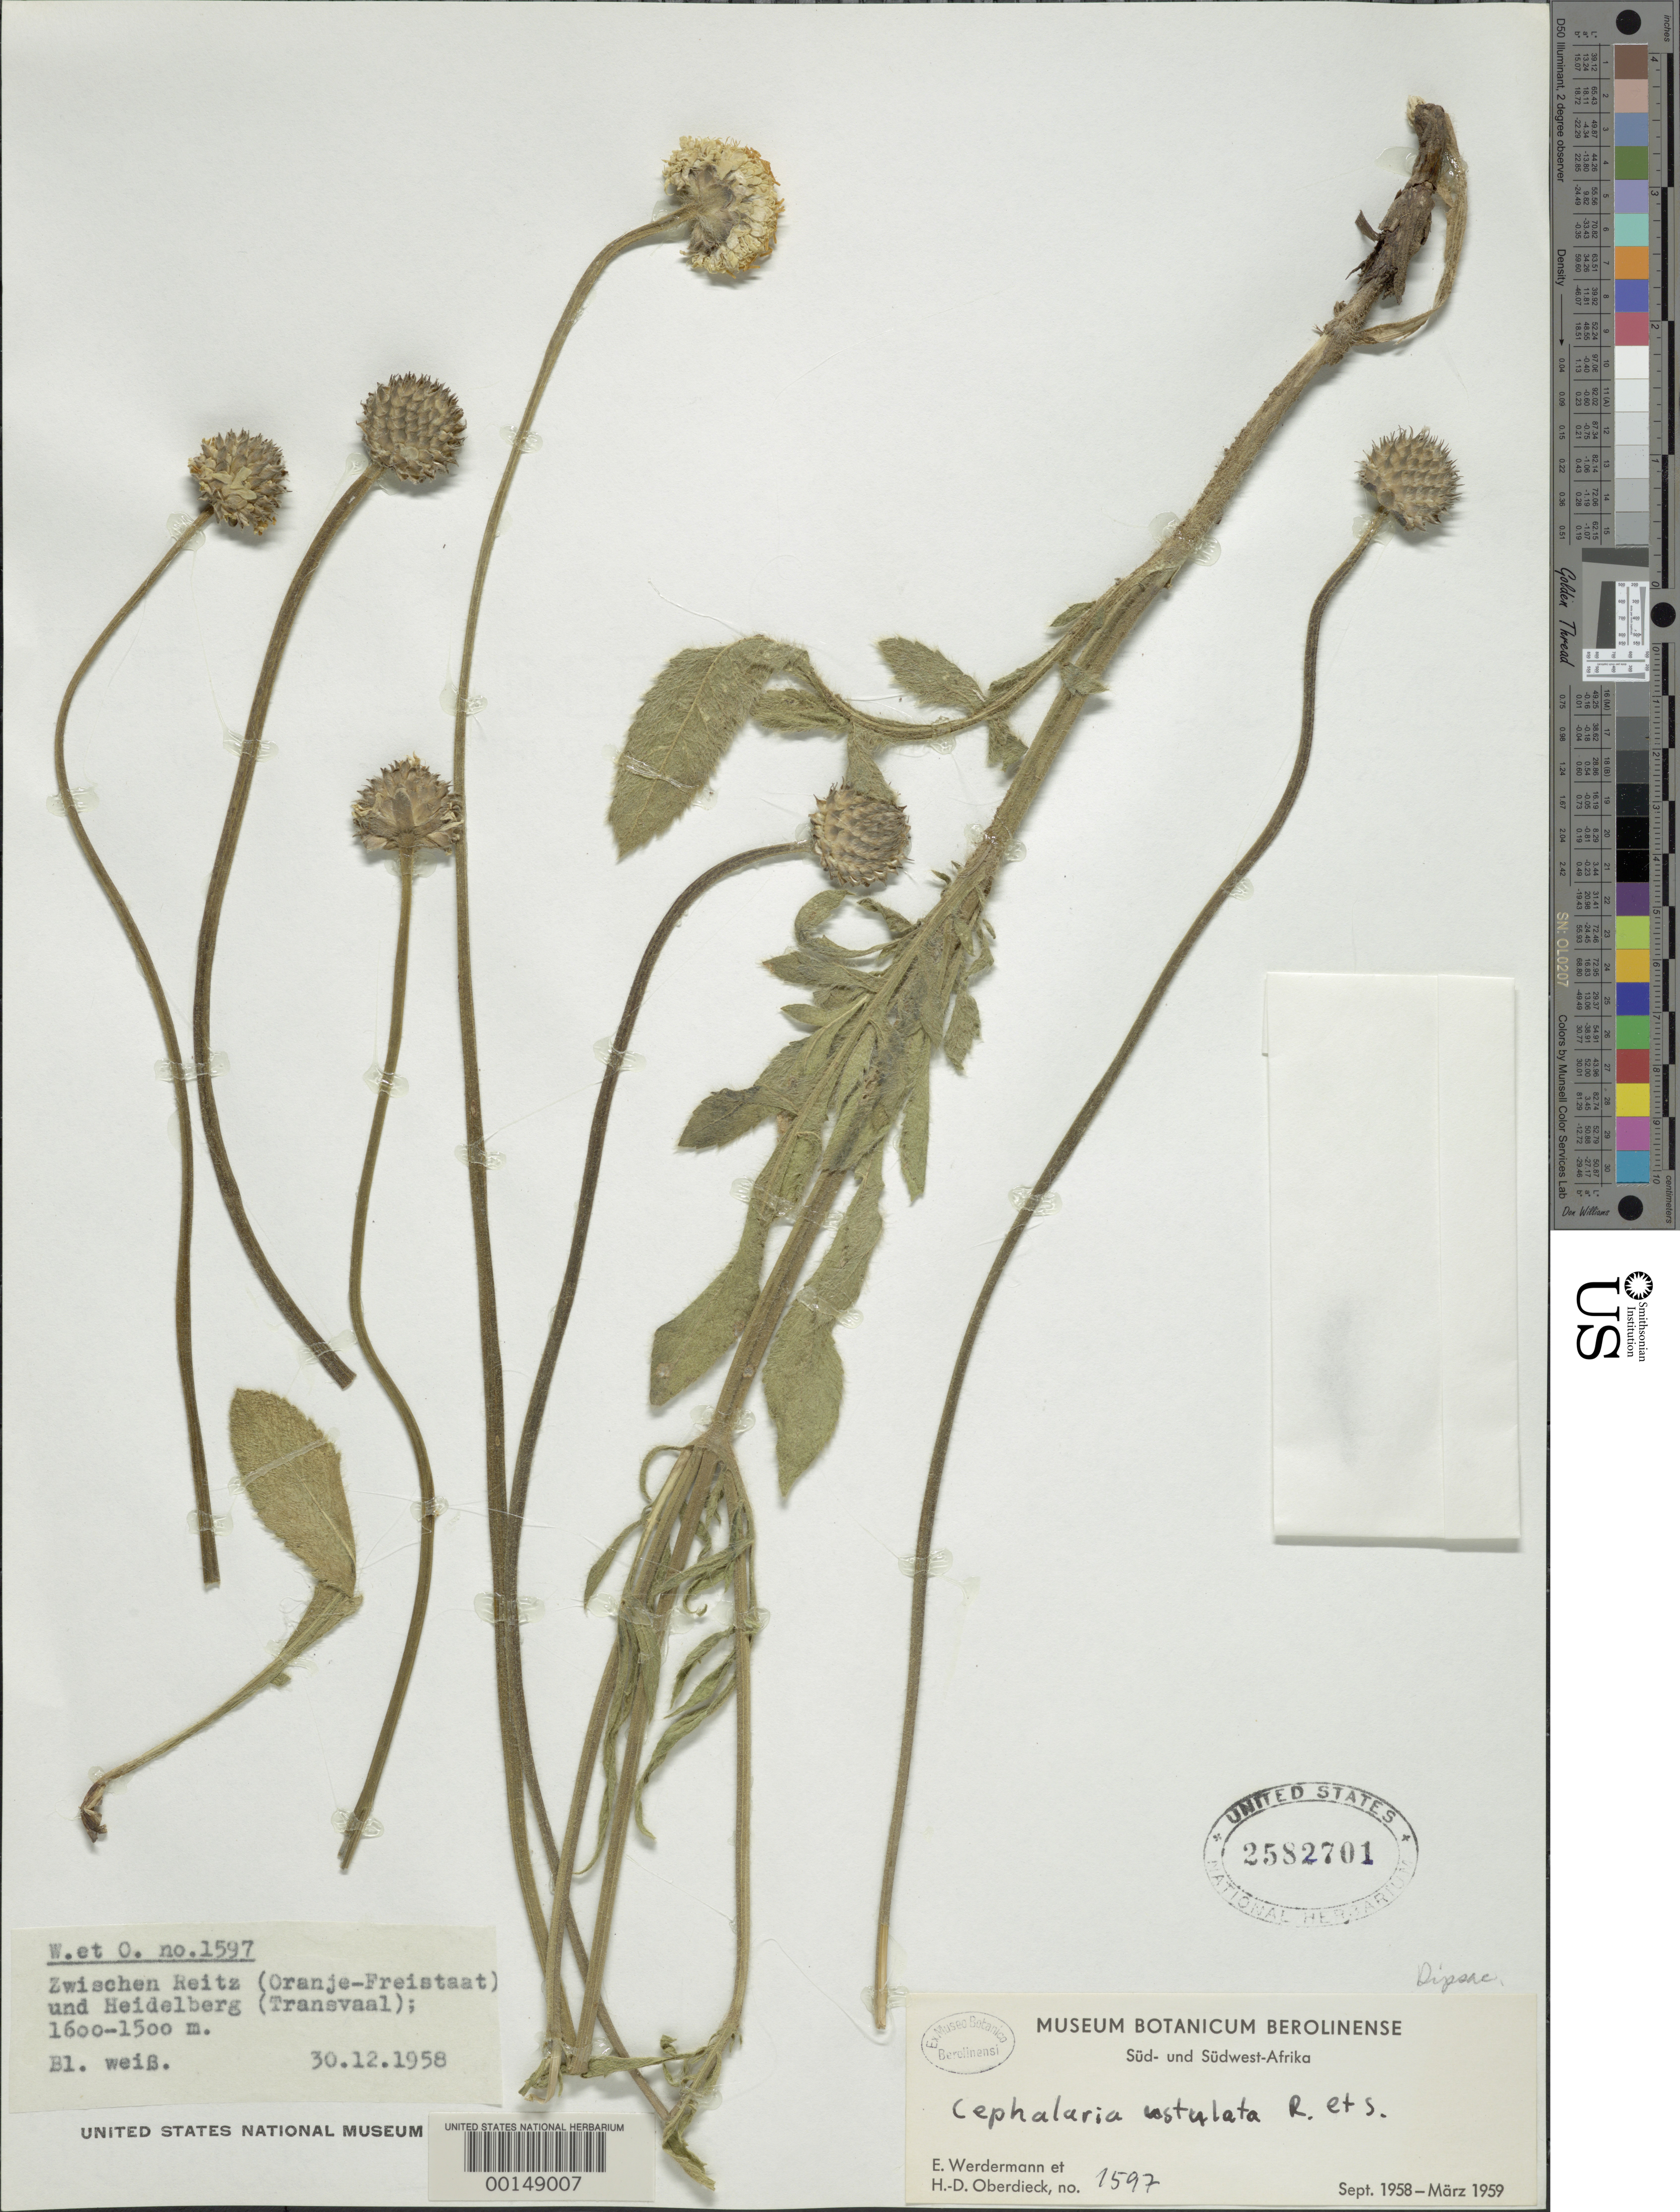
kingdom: Plantae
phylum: Tracheophyta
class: Magnoliopsida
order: Dipsacales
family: Caprifoliaceae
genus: Cephalaria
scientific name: Cephalaria ustulata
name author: Roem. & Schult.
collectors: E. Werdermann & H. Oberdieck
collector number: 1597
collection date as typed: Sep 1958 to -- Mar 1959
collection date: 1958-09/1959-03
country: South Africa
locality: Between Reitz (Oranje-Freistaat) and Heidelberg (Transvaal)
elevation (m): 1600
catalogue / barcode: US 2582701